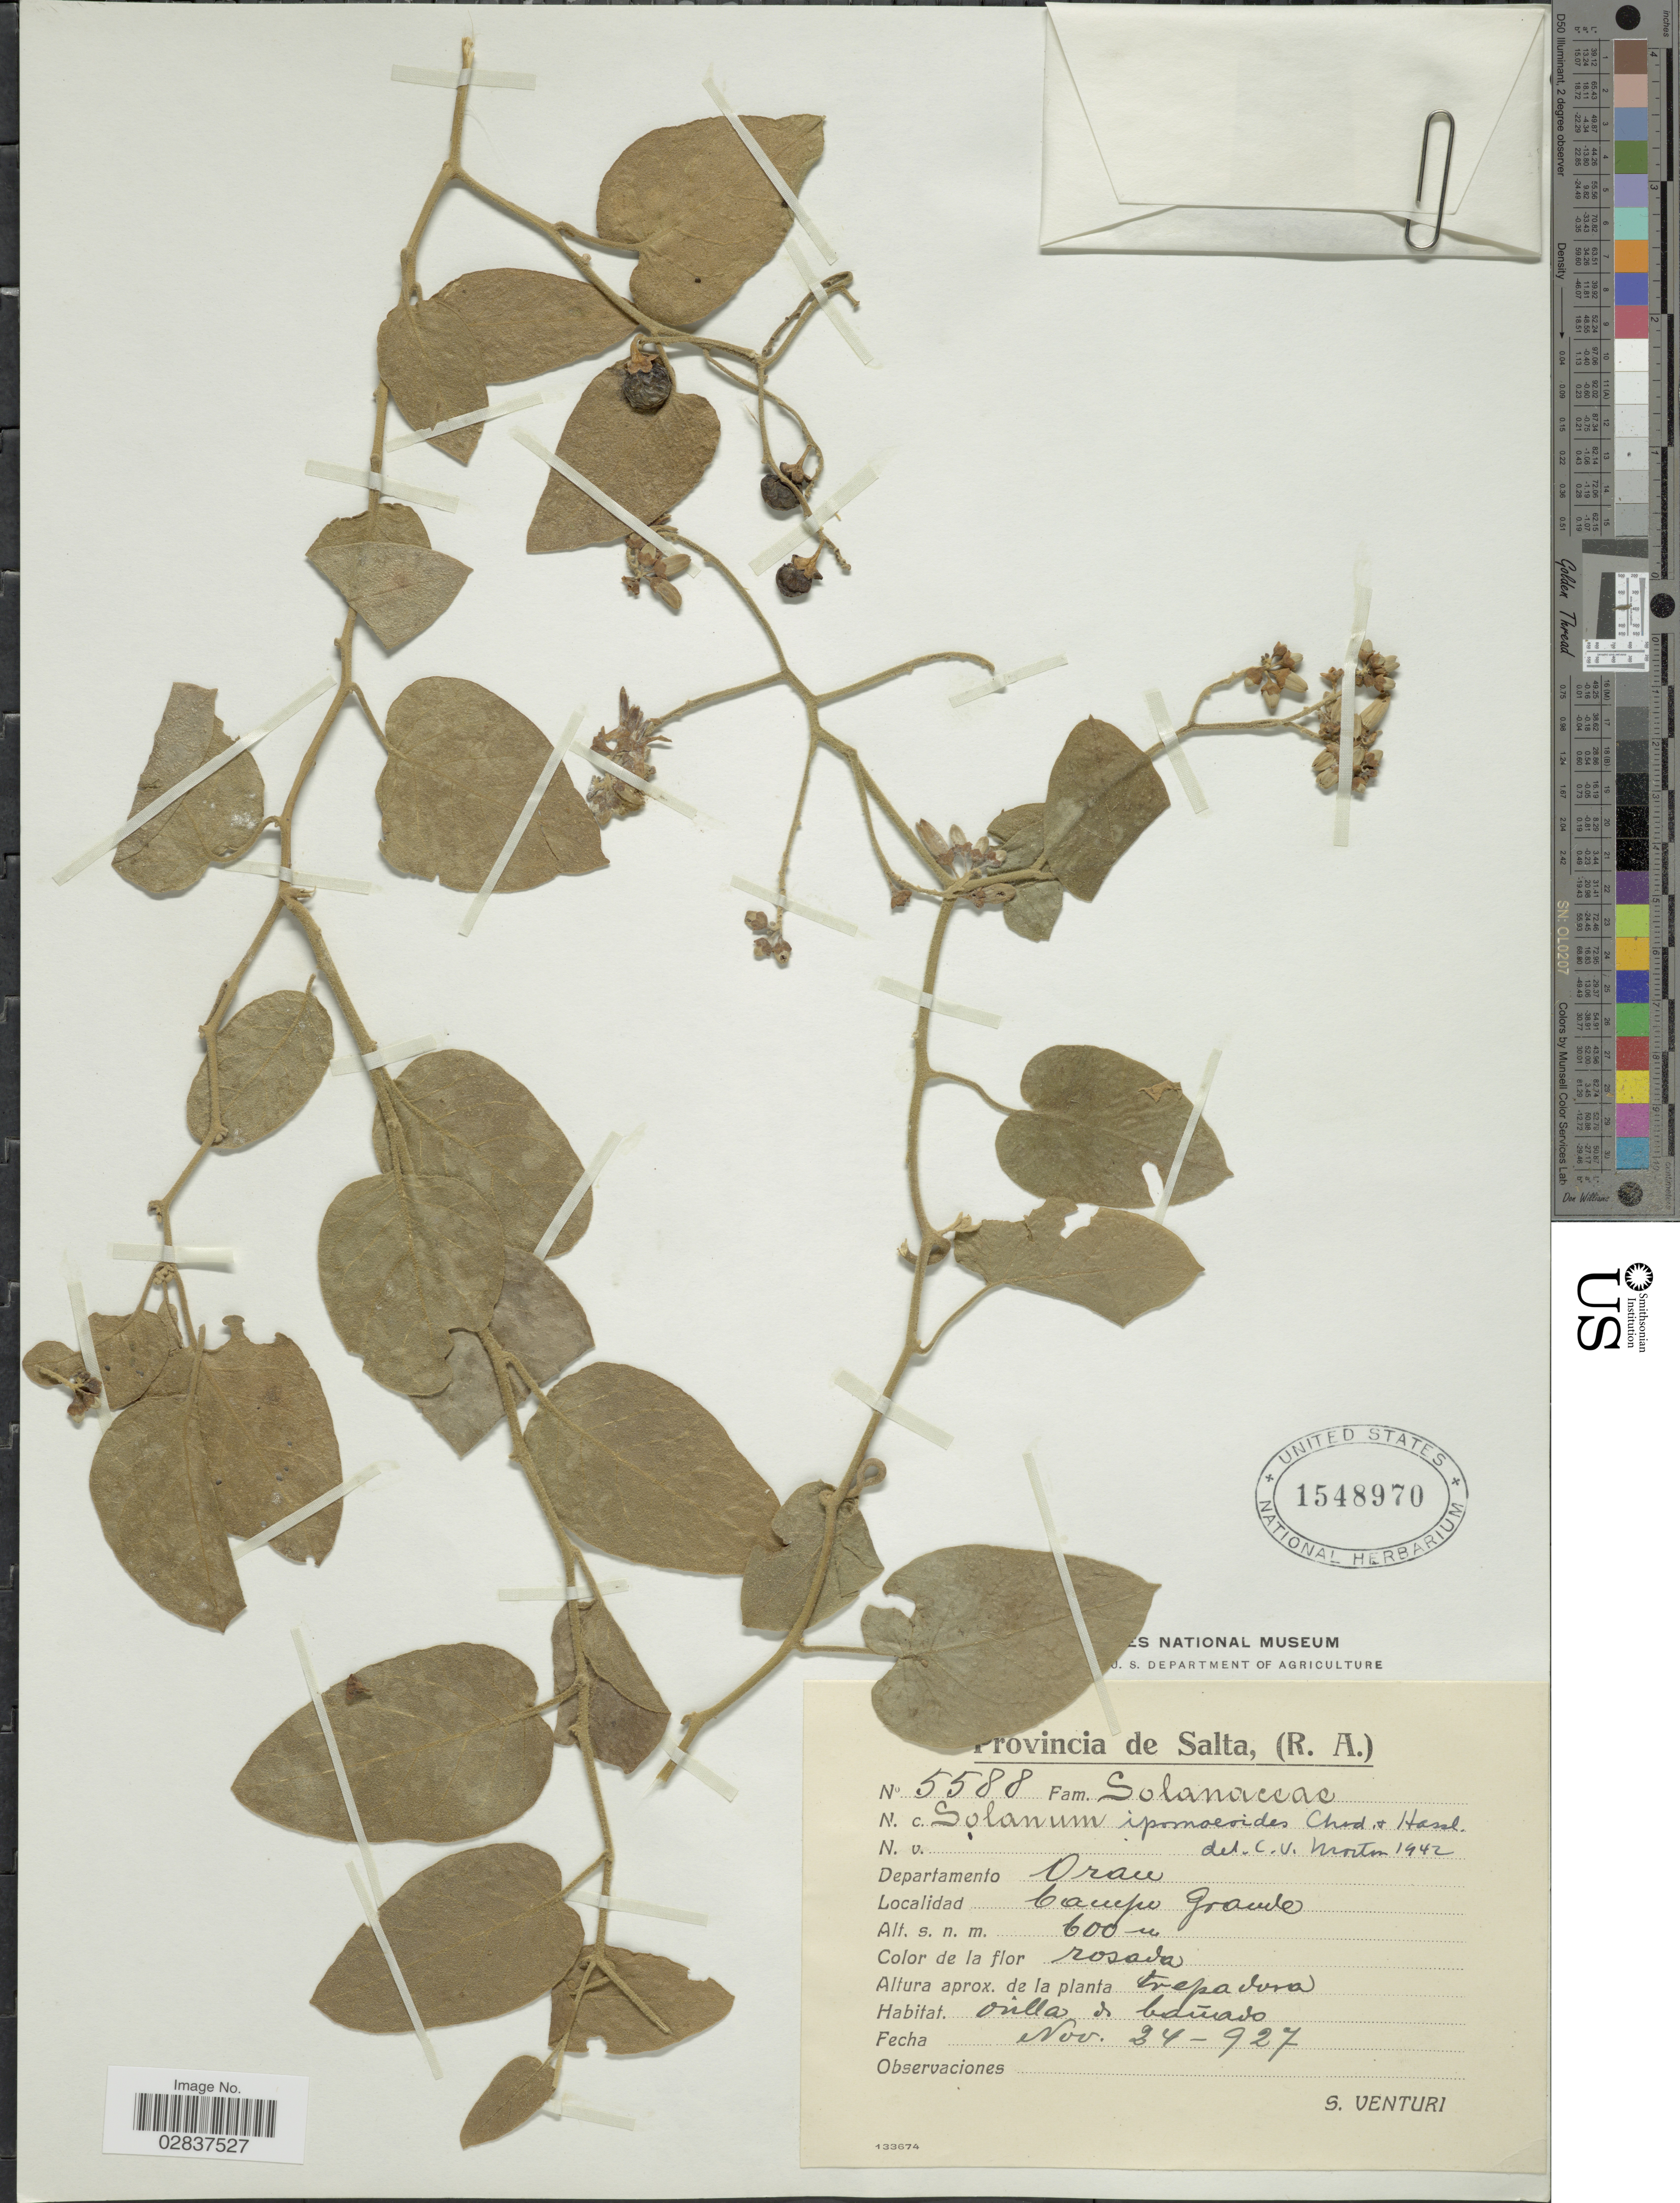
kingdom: Plantae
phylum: Tracheophyta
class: Magnoliopsida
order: Solanales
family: Solanaceae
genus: Solanum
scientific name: Solanum ipomoeoides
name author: Chodat & Hassl.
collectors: S. Venturi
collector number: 5588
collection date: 1927-11-24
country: Argentina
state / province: Salta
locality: (R.A.), Departamento Oran, Campo Grande.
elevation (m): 600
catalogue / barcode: US 1548970